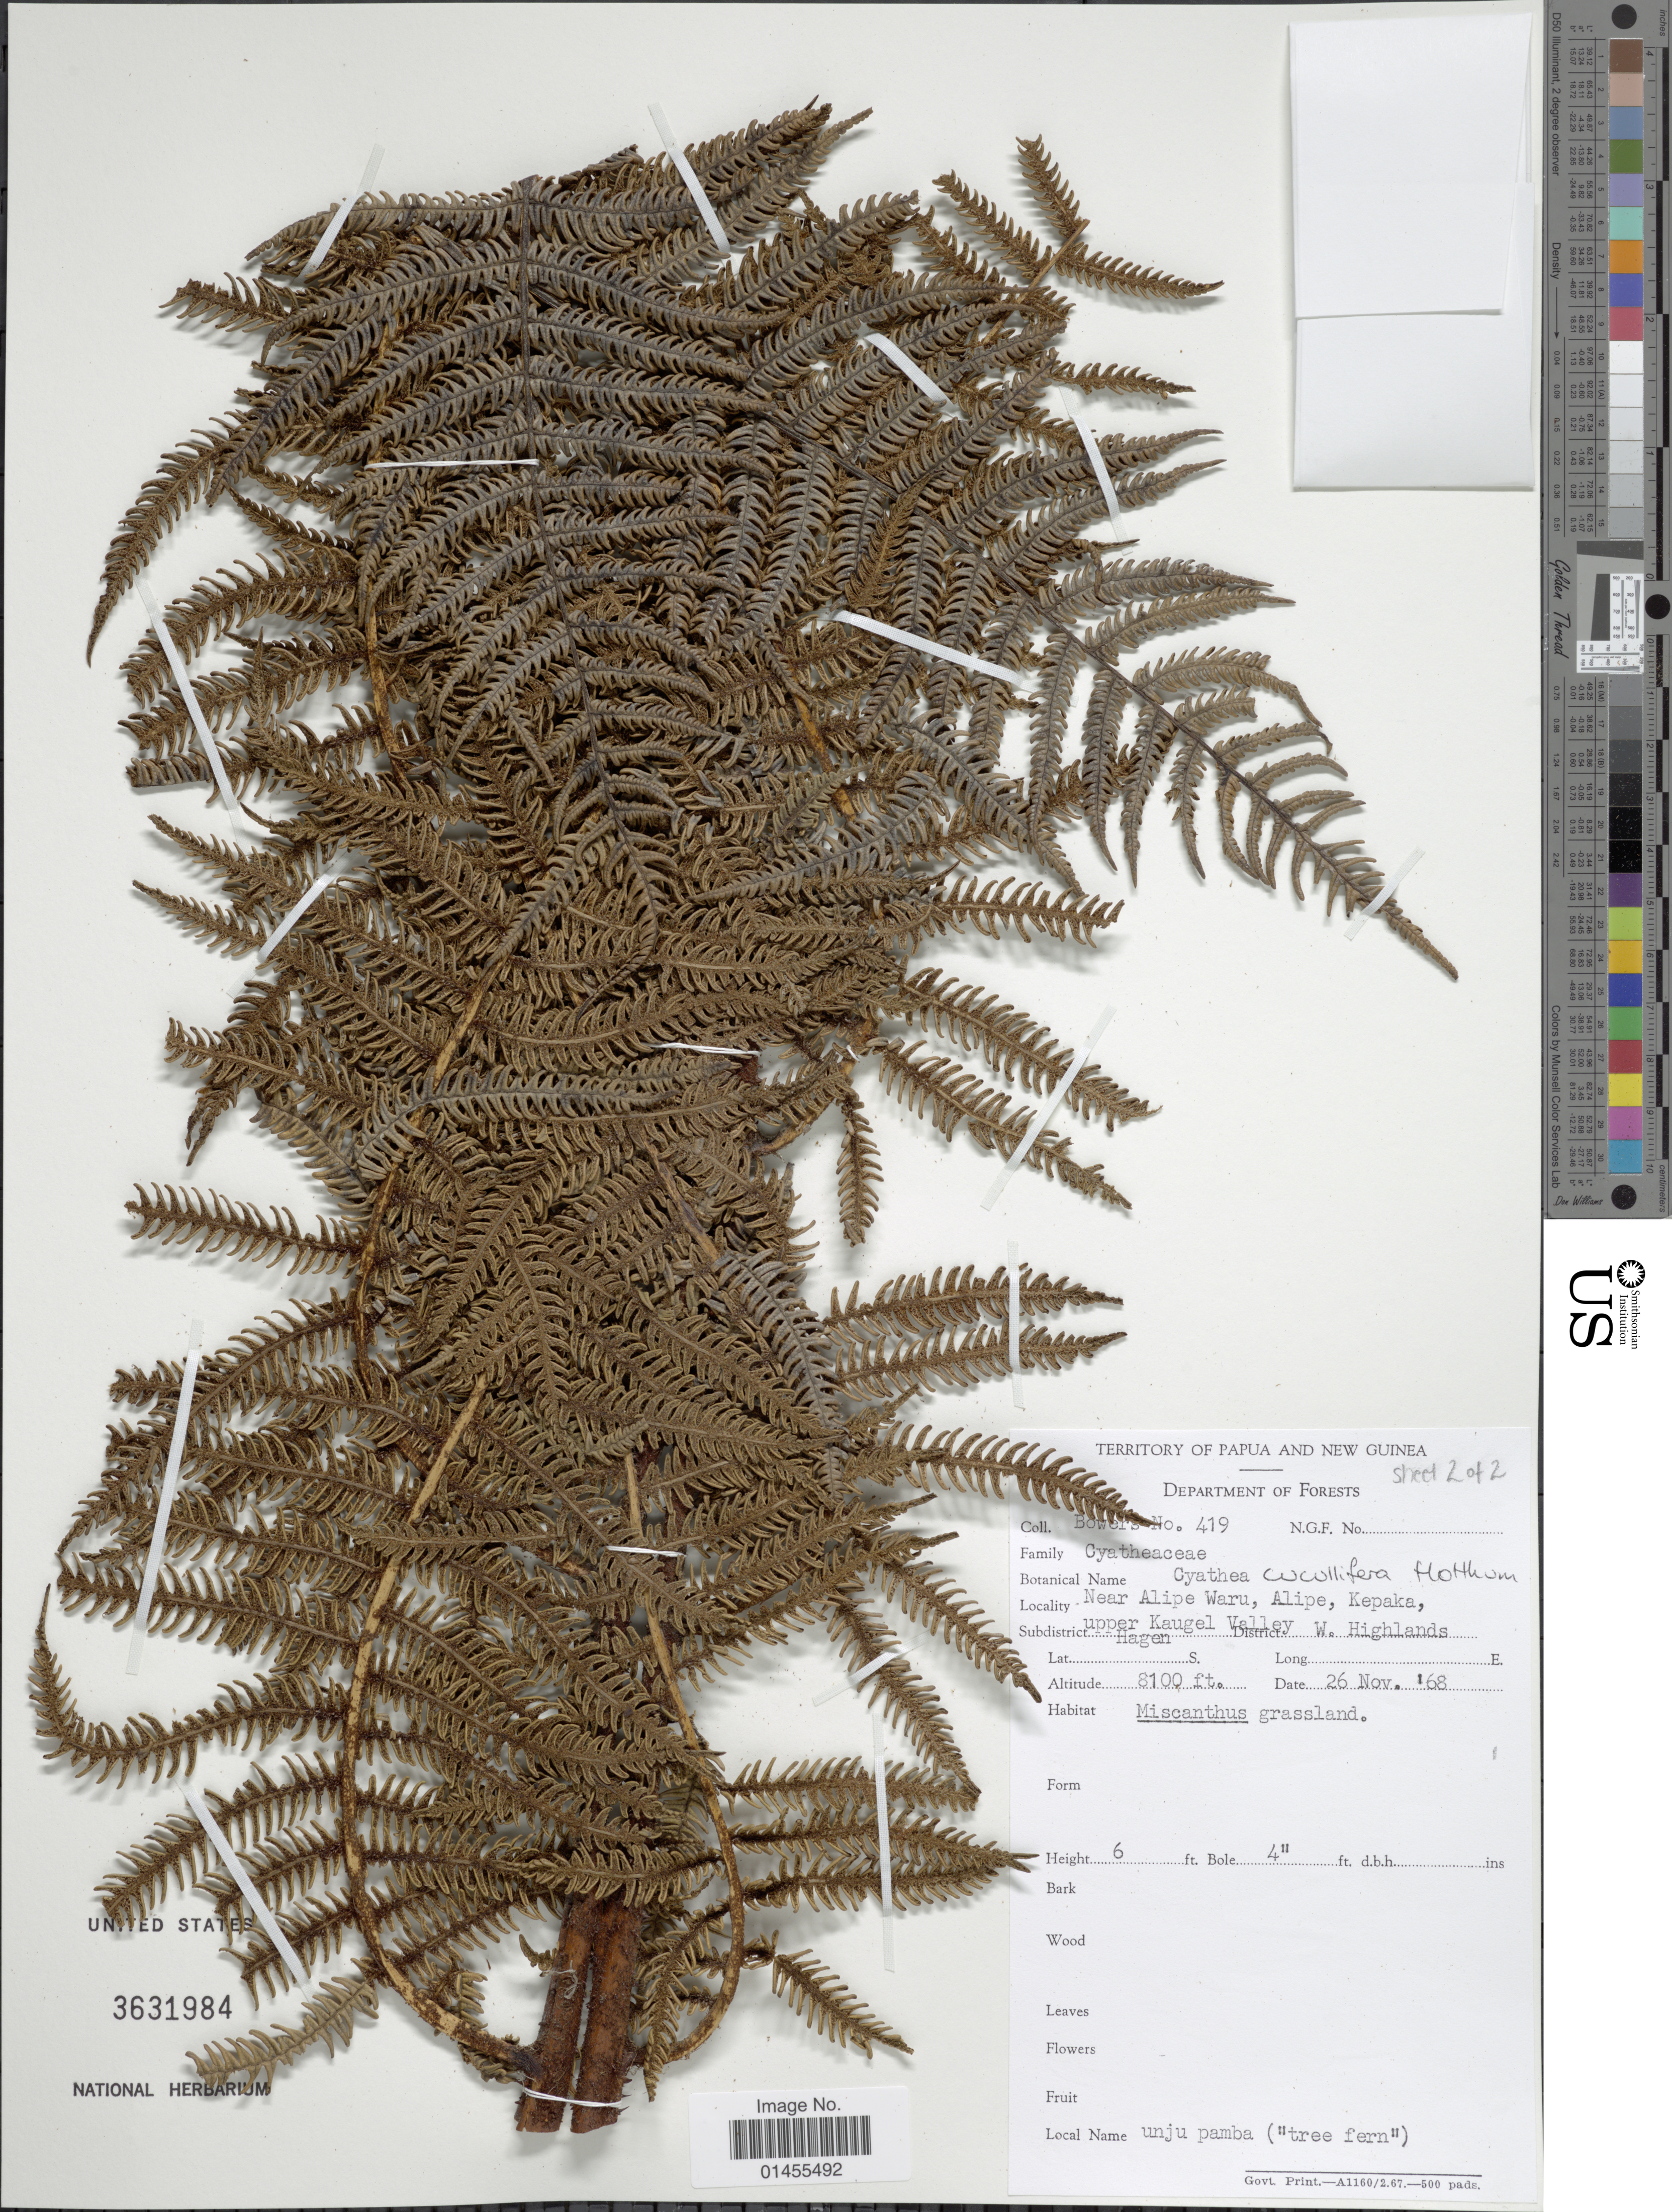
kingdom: Plantae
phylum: Tracheophyta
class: Polypodiopsida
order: Cyatheales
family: Cyatheaceae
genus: Alsophila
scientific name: Alsophila cucullifera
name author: (Holttum) R.M. Tryon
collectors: Browers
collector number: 419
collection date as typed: Transcribed d/m/y: 26/11/68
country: Papua New Guinea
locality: Departments of forest, New Guinea, near Alipe Waru, Alipe Kepaka, upper Kaugel Valley W. Highlands. Miscanthus grassland.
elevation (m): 2469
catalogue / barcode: US 3631984